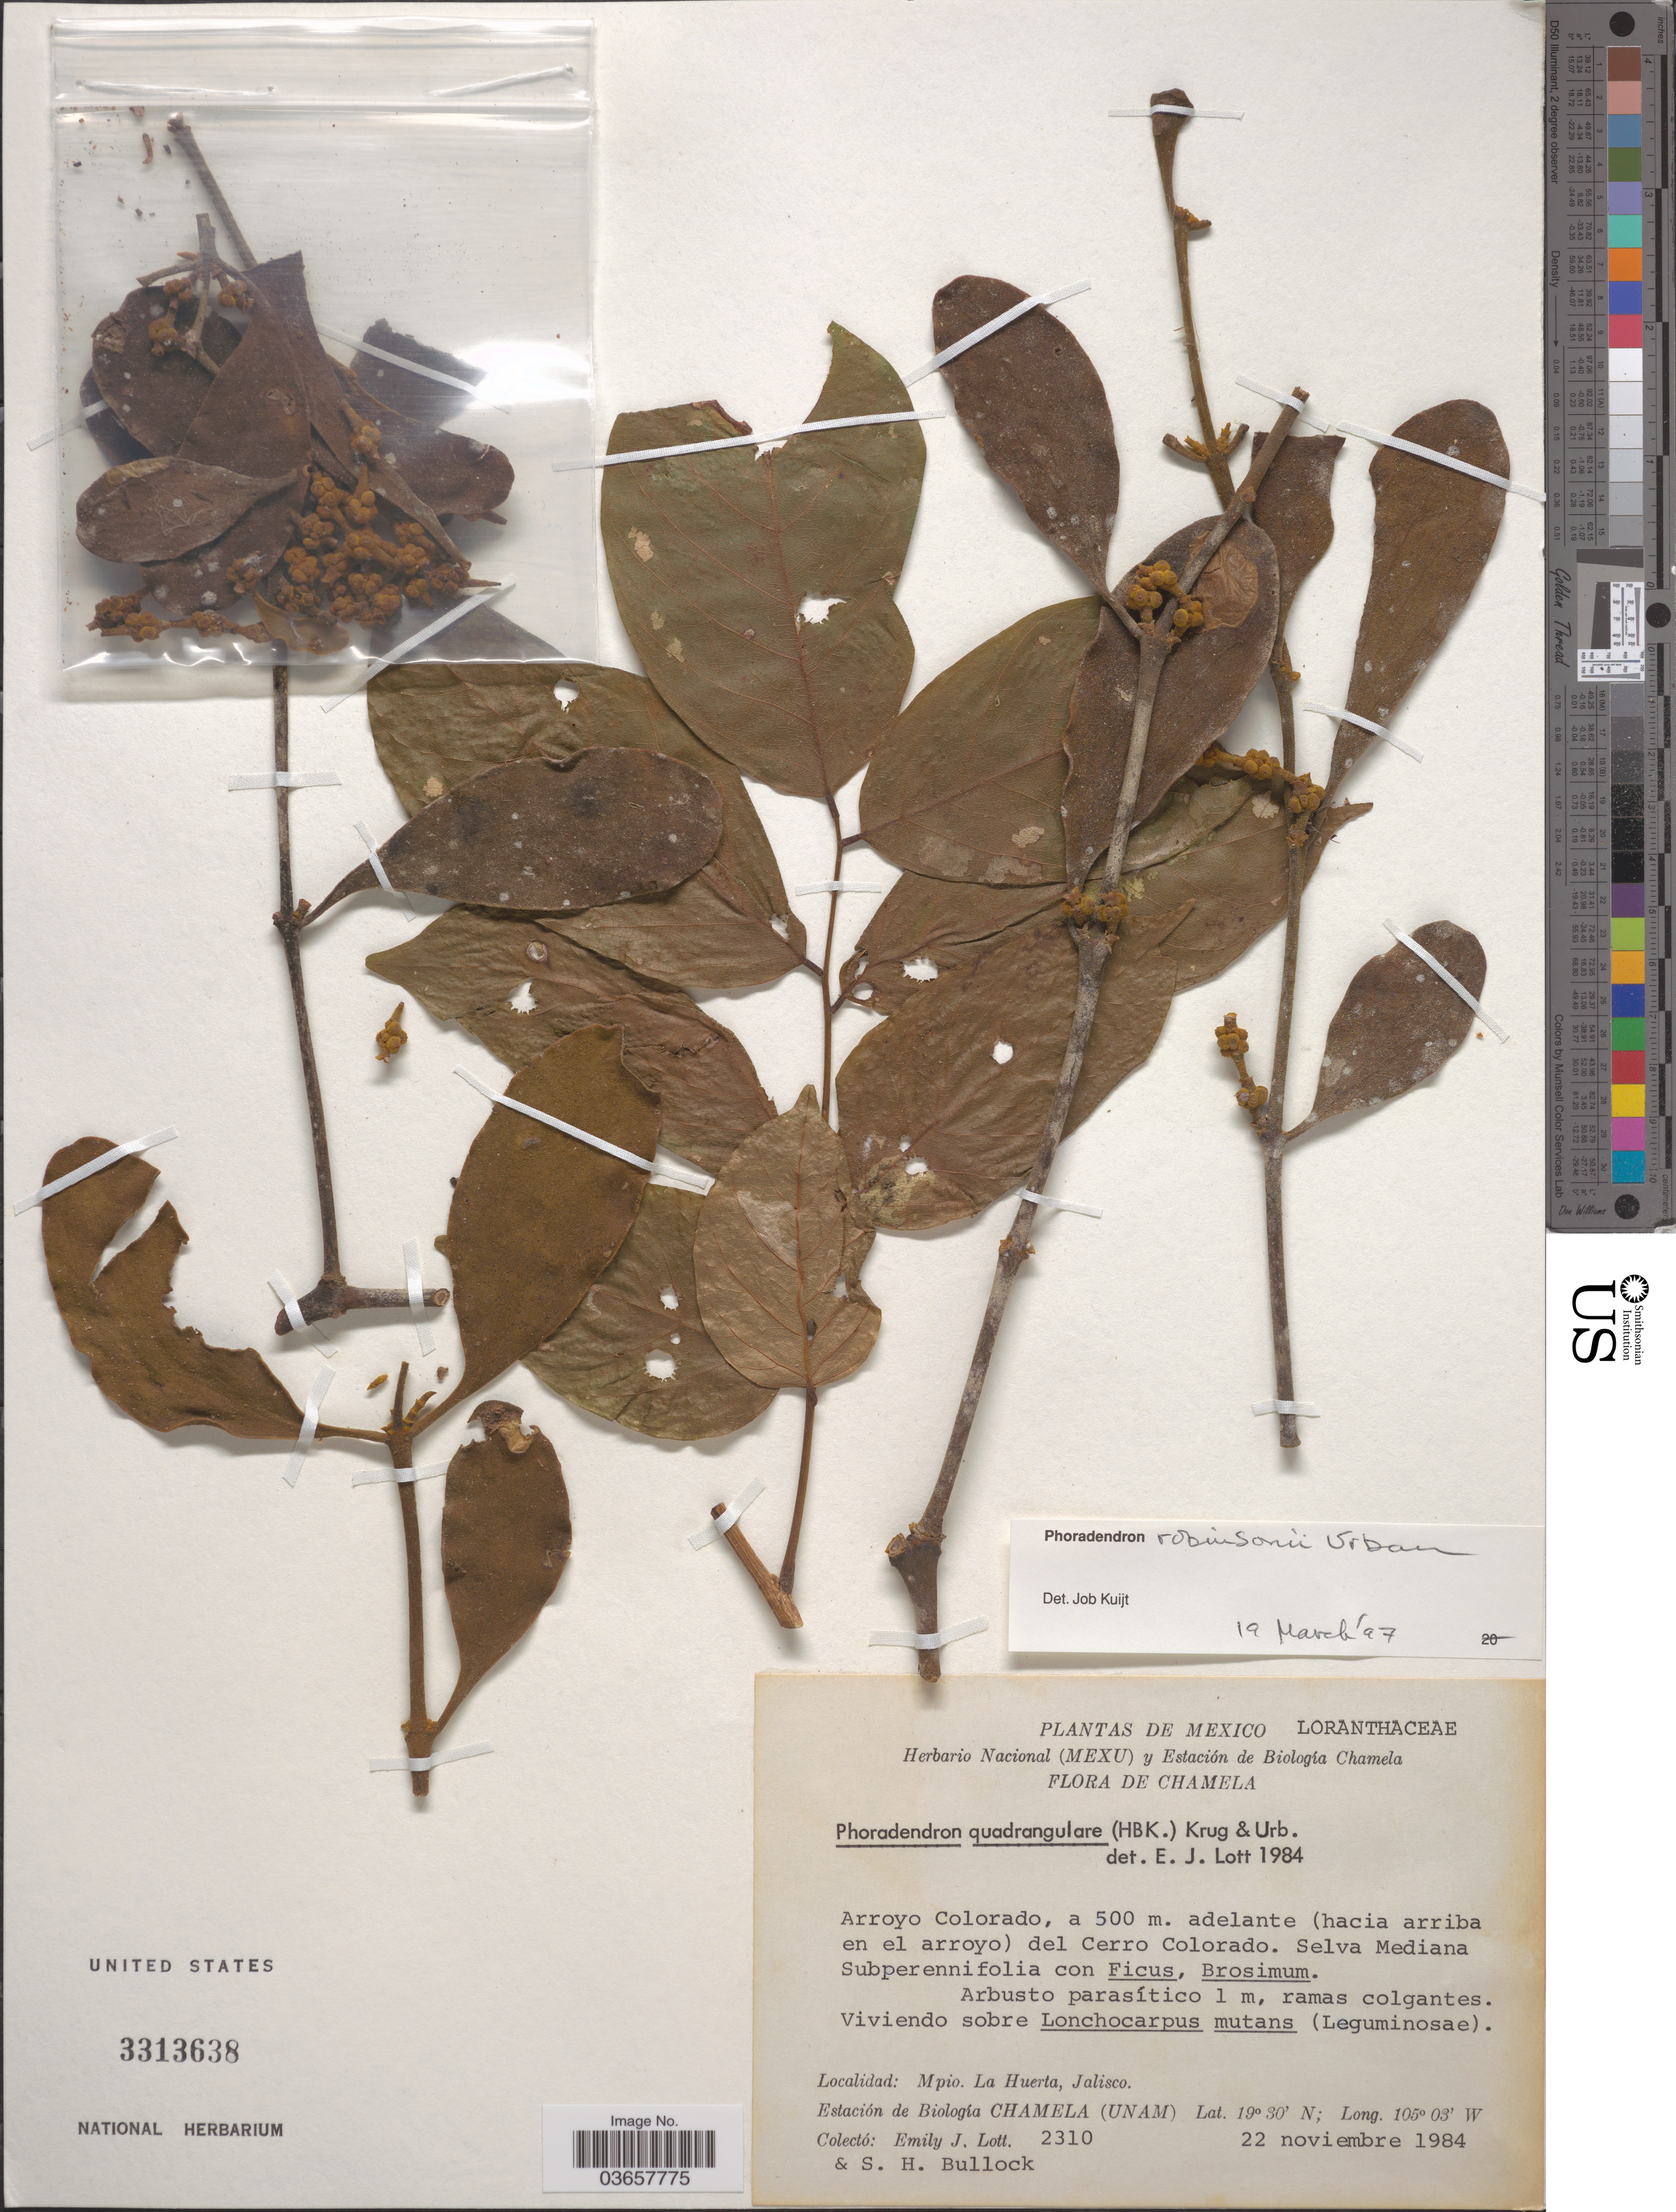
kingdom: Plantae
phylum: Tracheophyta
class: Magnoliopsida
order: Santalales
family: Viscaceae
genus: Phoradendron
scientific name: Phoradendron robinsonii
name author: Urb.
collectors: E. J. Lott & S. H. Bullock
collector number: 2310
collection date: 1984-11-22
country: Mexico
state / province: Jalisco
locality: Chamela. Arroyo Colorado, a 500 m adelante (hacia arriba en el arroyo) del Cerro Colorado. Mpio. La Huerta.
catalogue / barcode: US 3313638